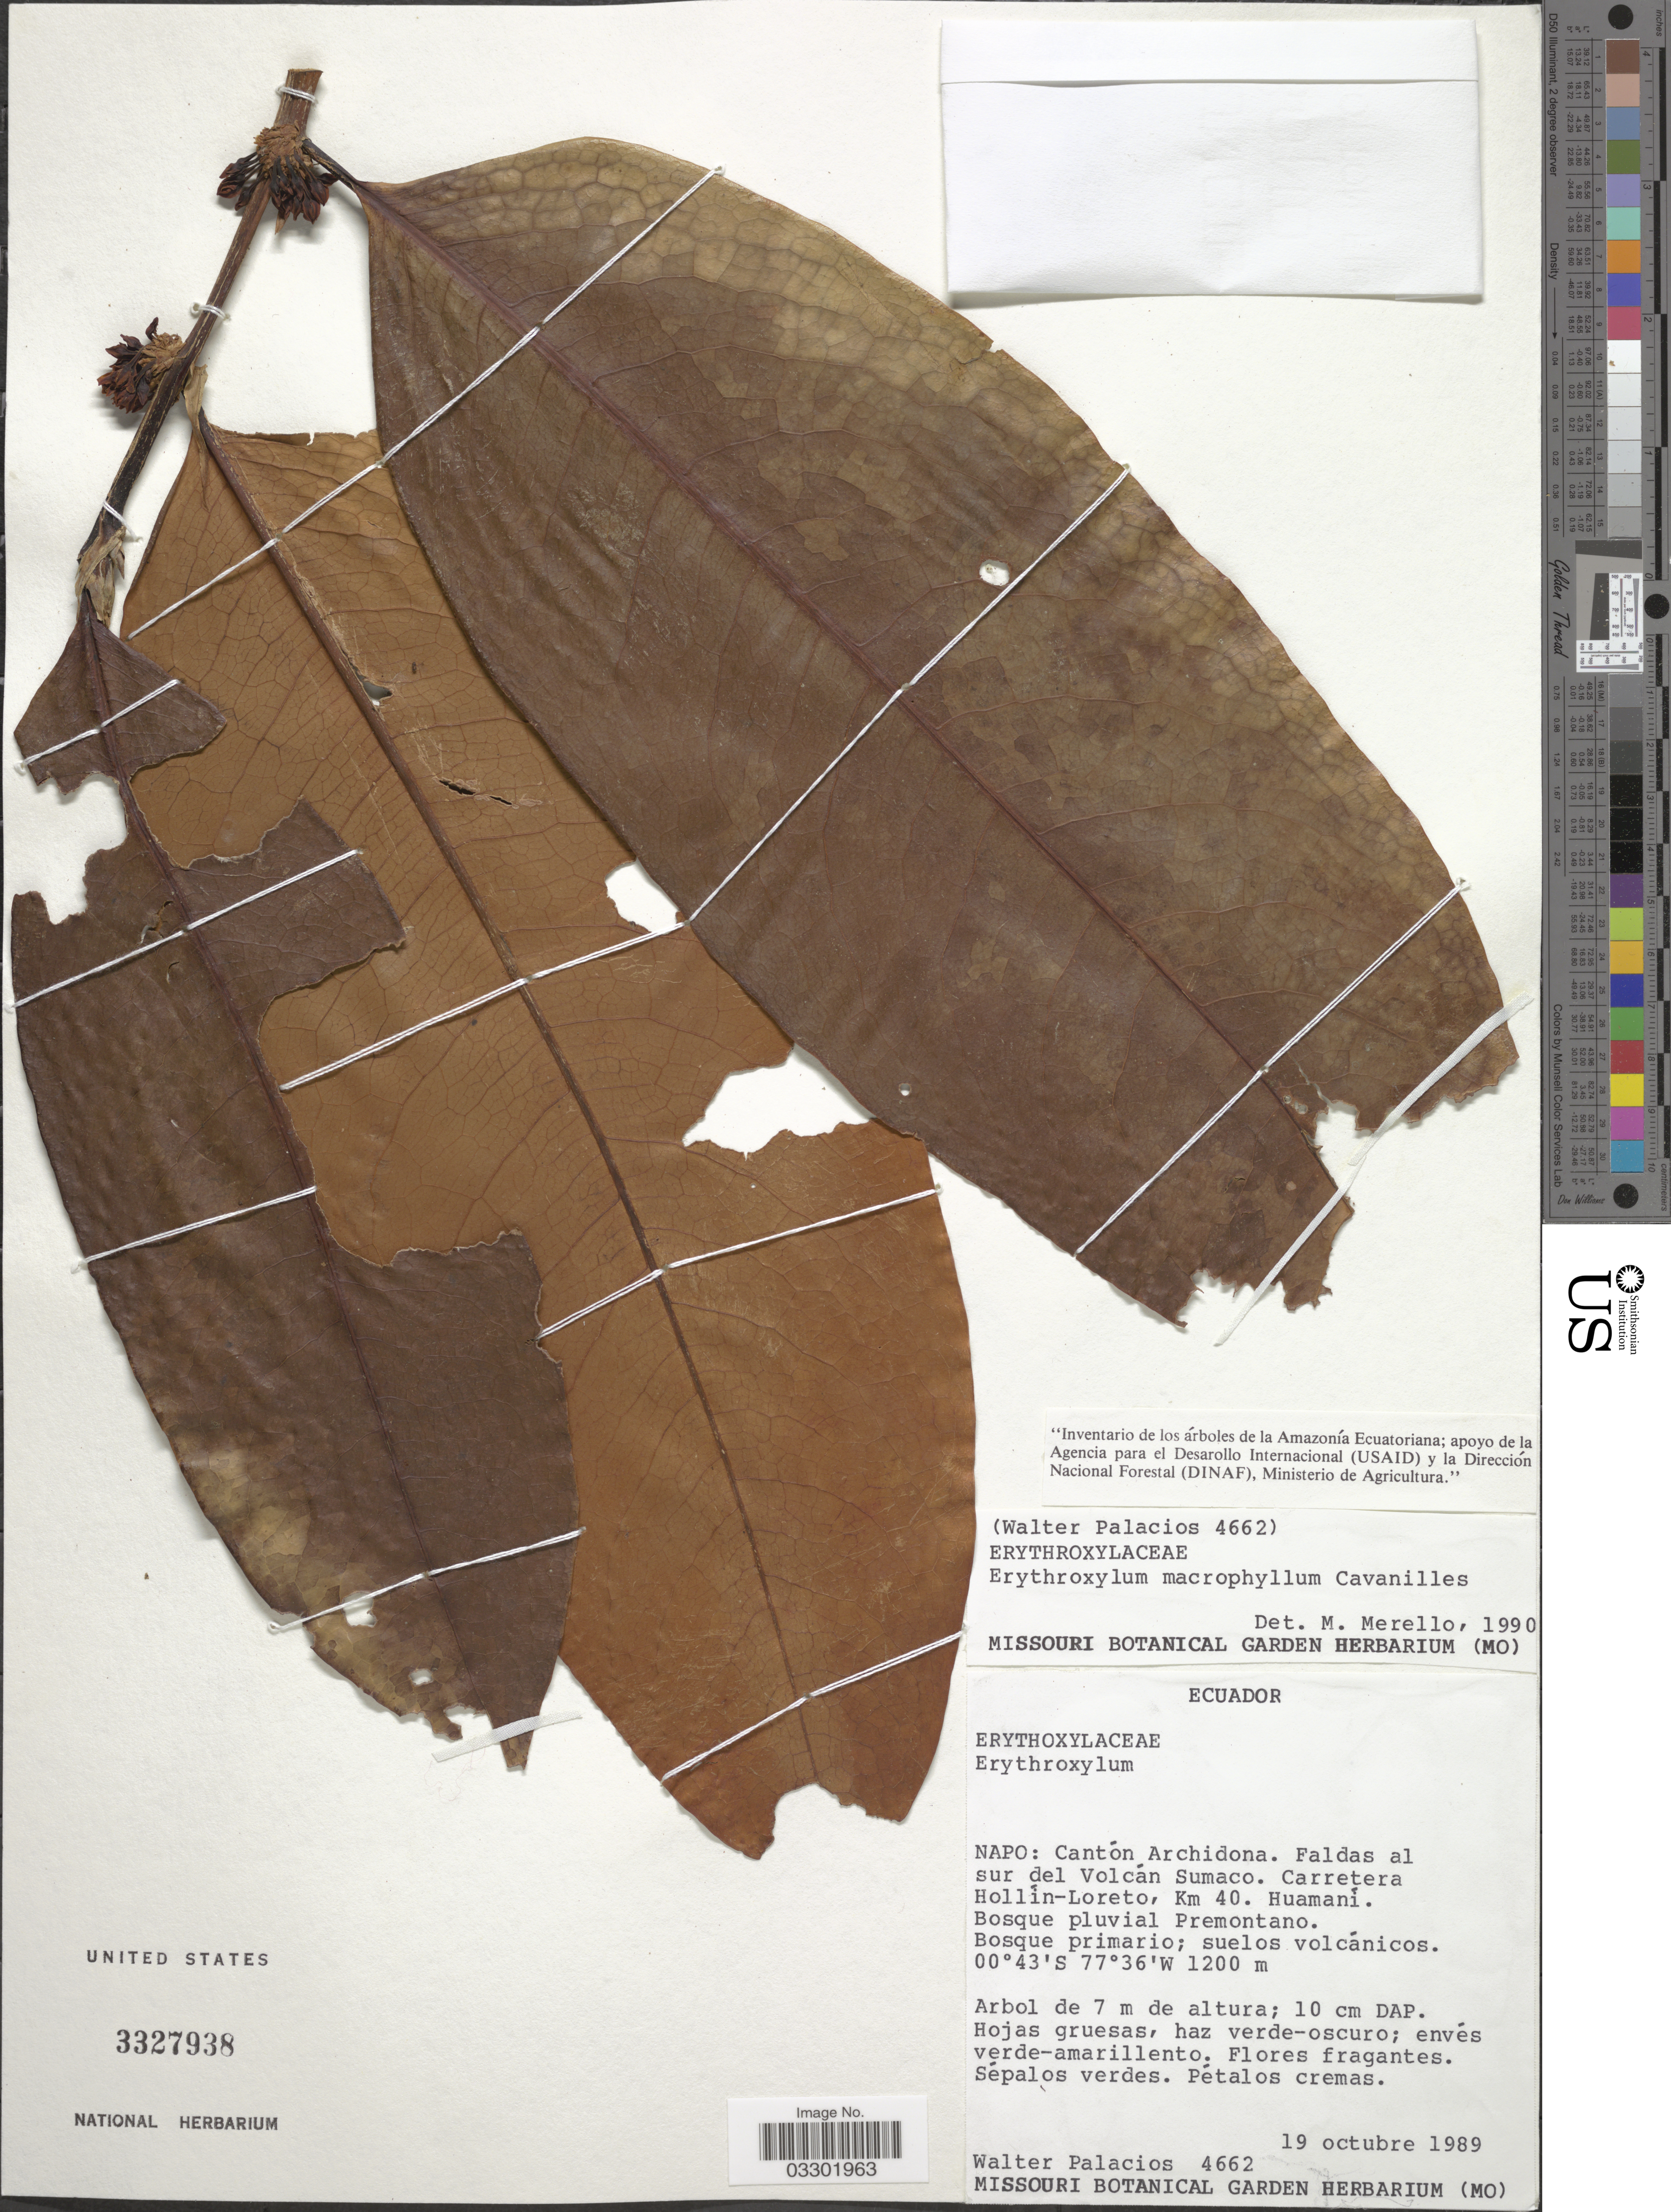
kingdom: Plantae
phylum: Tracheophyta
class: Magnoliopsida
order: Malpighiales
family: Erythroxylaceae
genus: Erythroxylum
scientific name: Erythroxylum macrophyllum var. macrophyllum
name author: Cav.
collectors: W. Palacios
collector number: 4662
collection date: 1989-10-19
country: Ecuador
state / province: Napo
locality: Cantón Archidona. Faldas al sur del Volcán Sumaco. Carretera Hollin-Loreto, Km 40. Huamani. Bosque pluvial Premontano.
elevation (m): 1200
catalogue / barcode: US 3327938